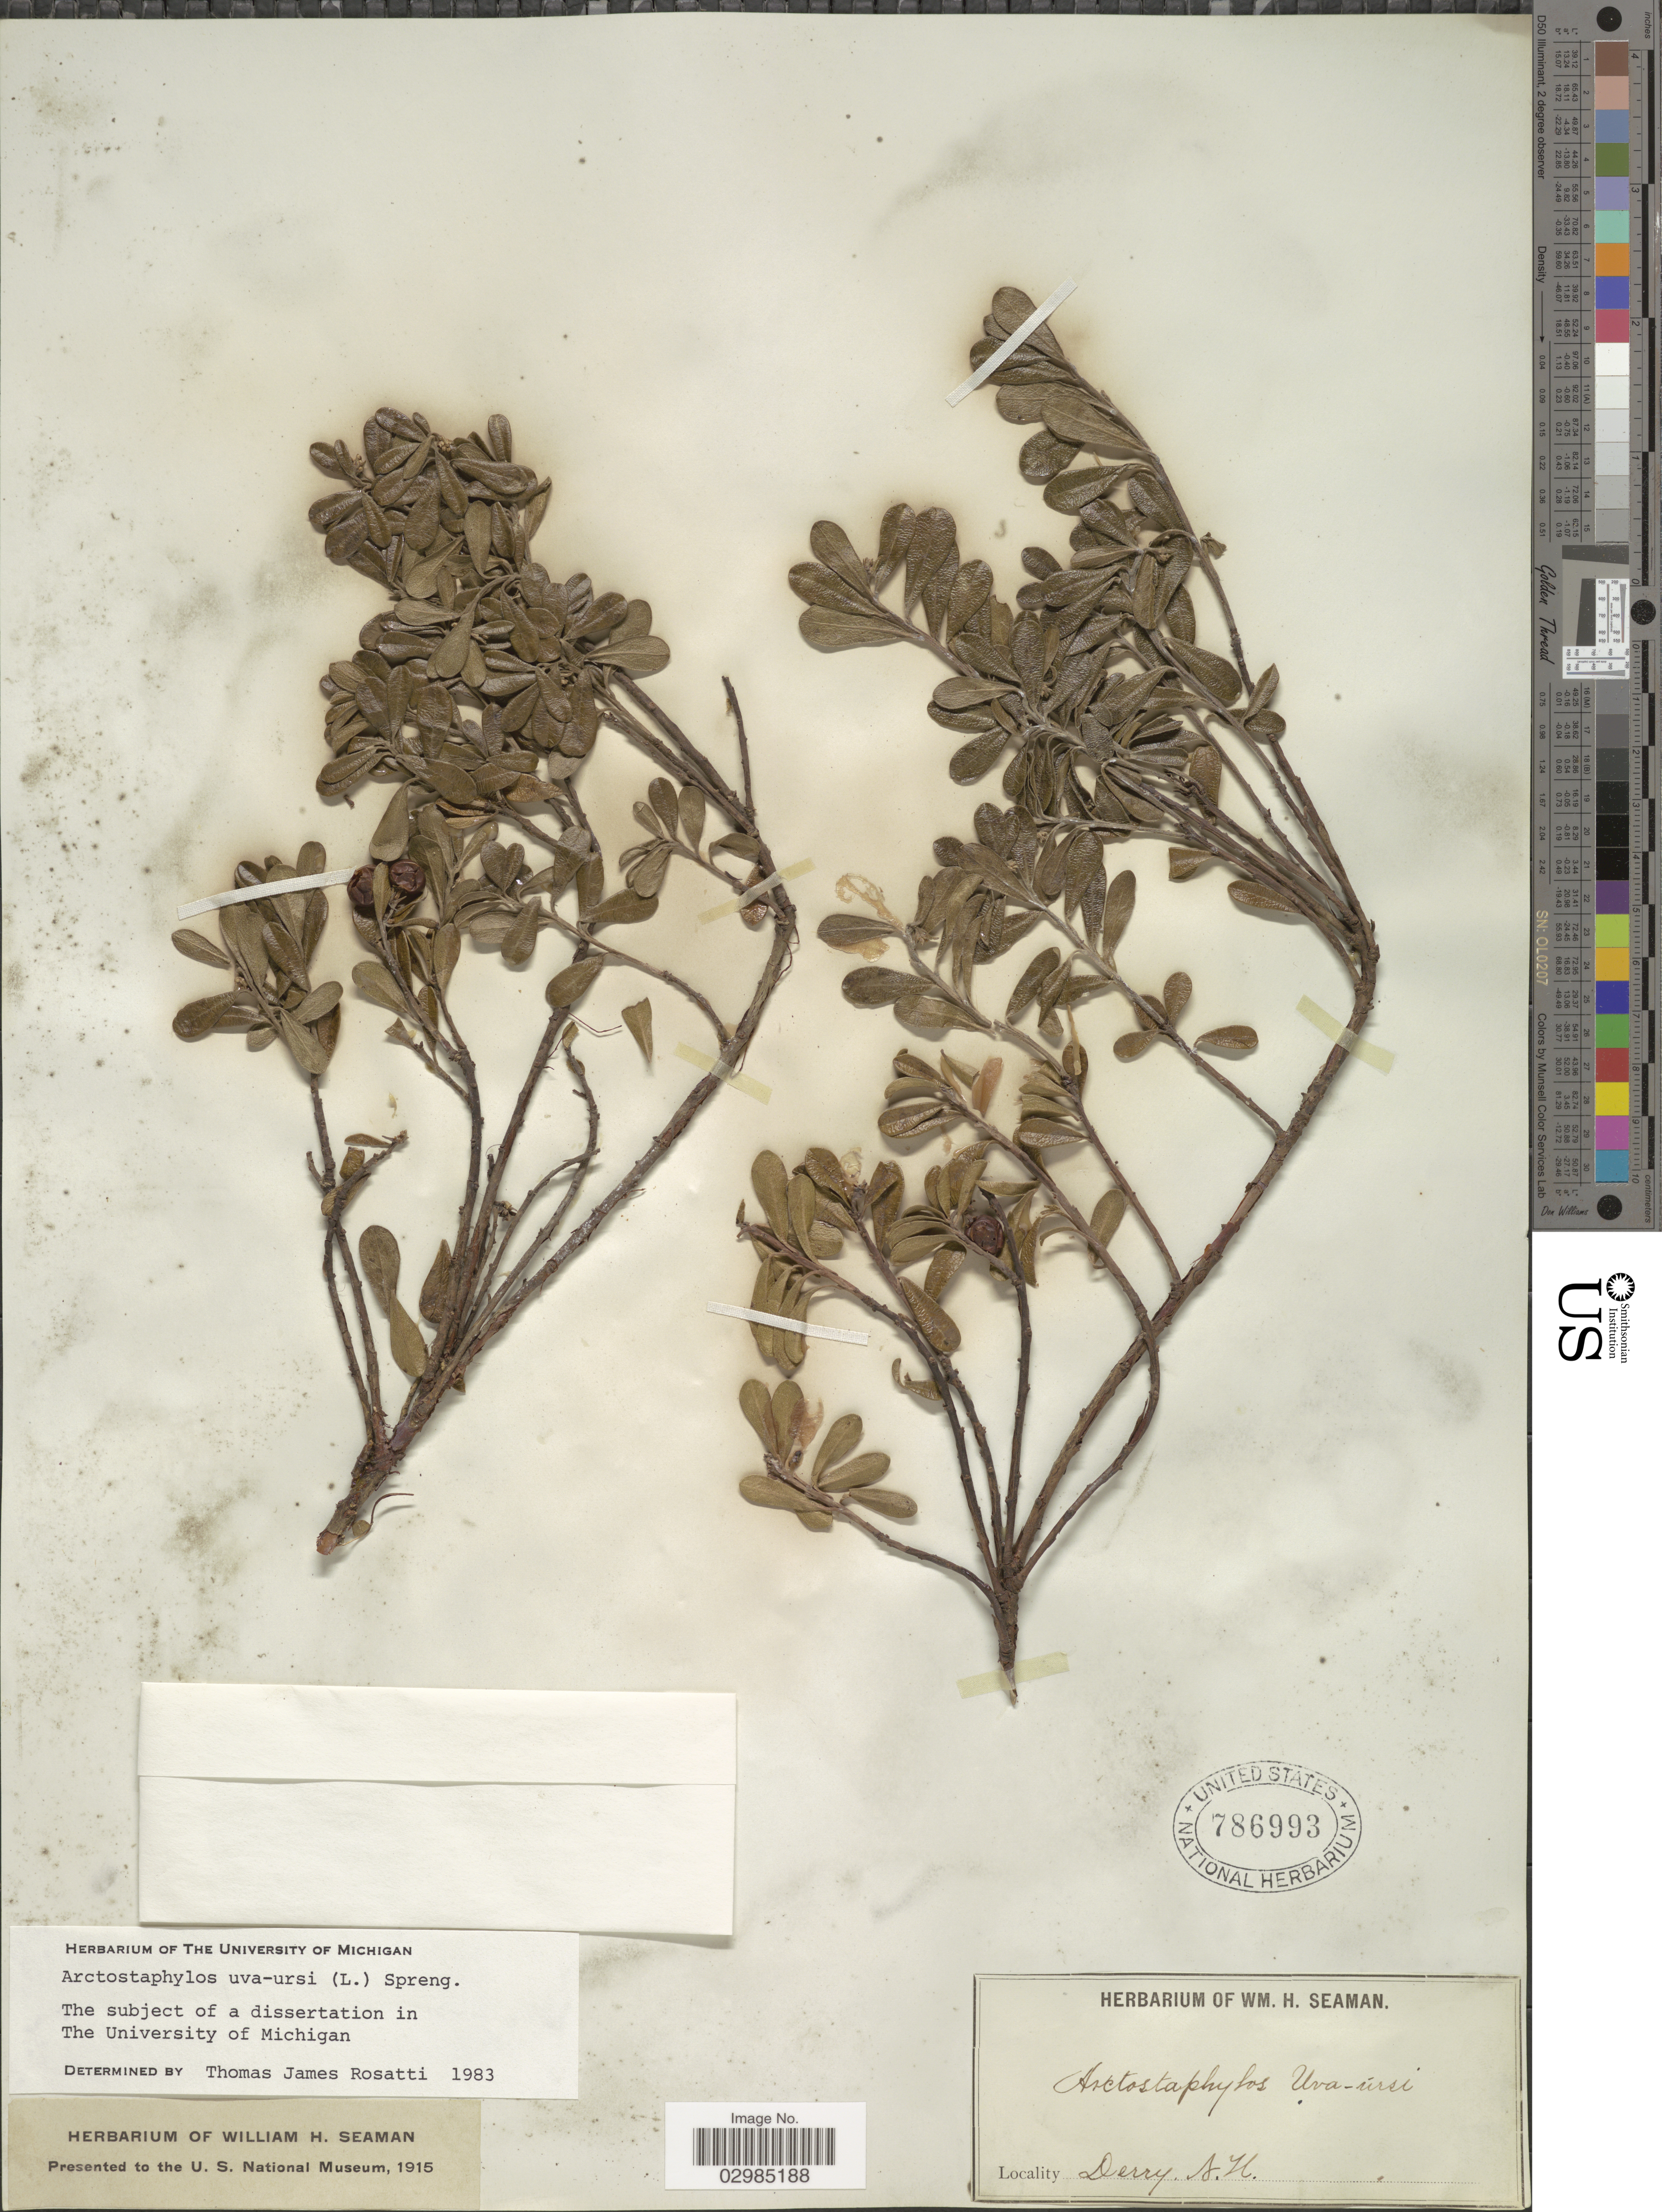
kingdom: Plantae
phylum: Tracheophyta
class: Magnoliopsida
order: Ericales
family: Ericaceae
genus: Arctostaphylos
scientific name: Arctostaphylos uva-ursi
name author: (L.) Spreng.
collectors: Ex herb. W. H. Seaman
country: United States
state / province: New Hampshire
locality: Derry.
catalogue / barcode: US 786993